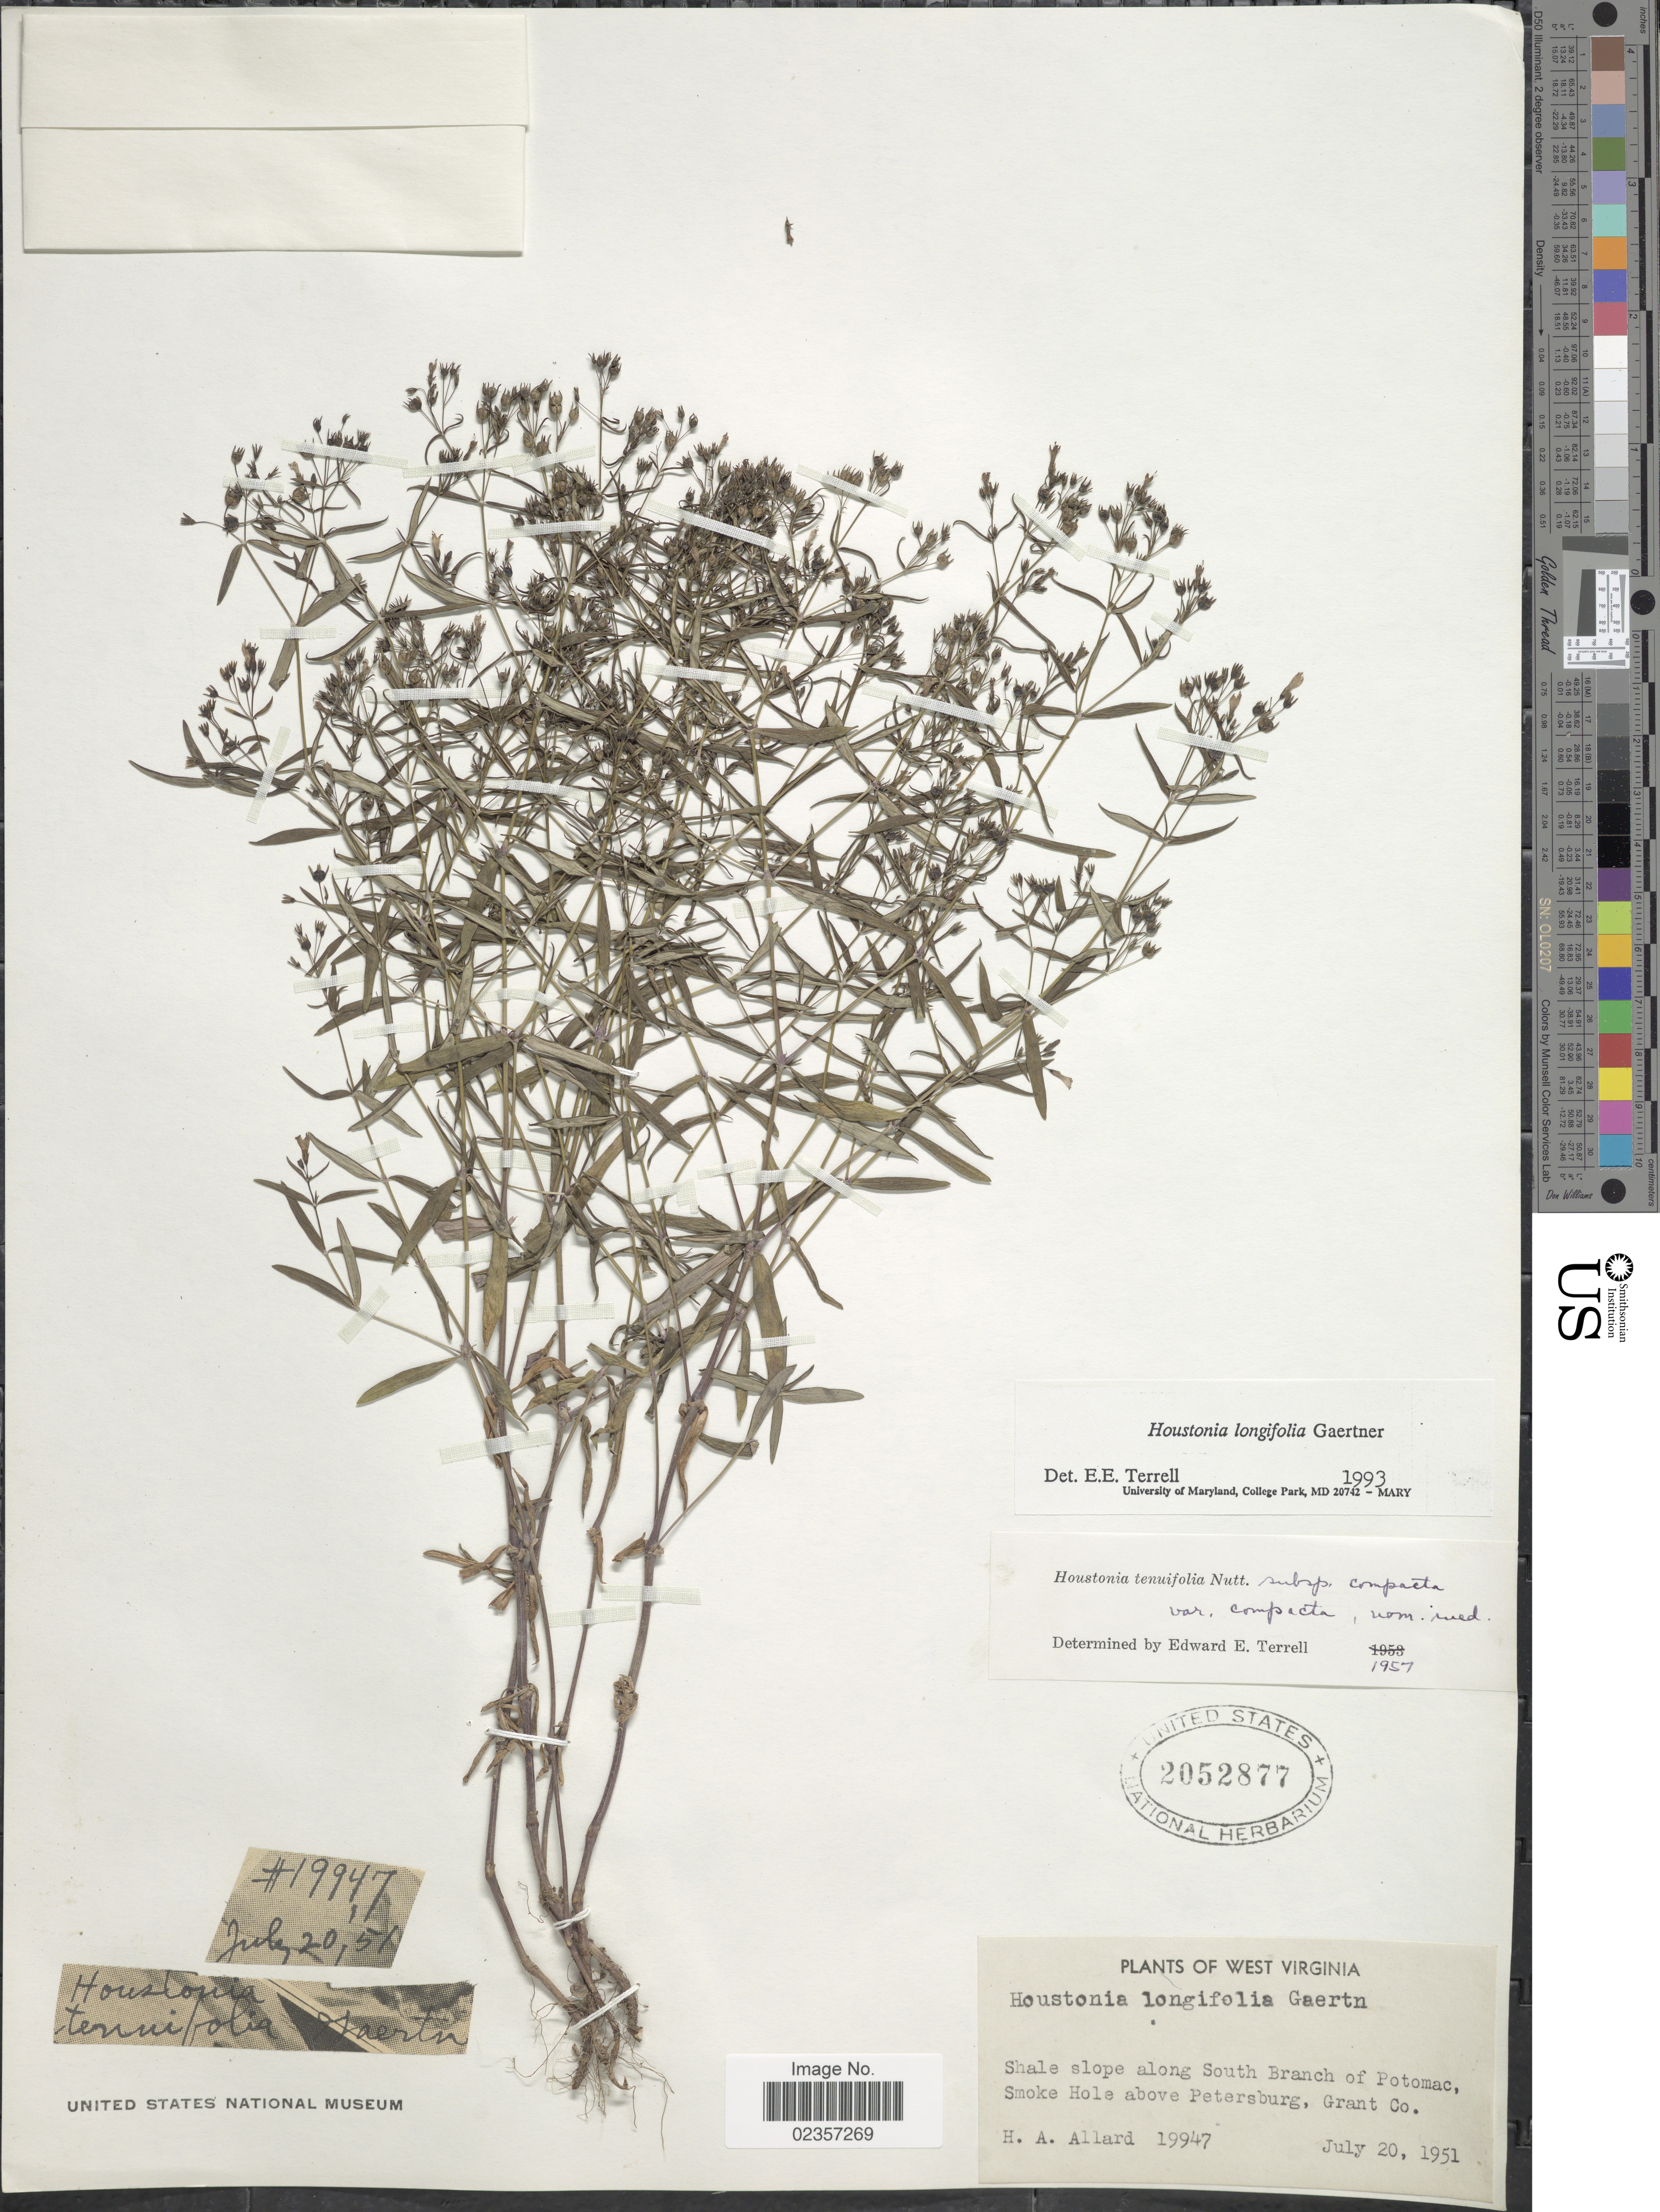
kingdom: Plantae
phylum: Tracheophyta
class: Magnoliopsida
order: Gentianales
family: Rubiaceae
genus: Houstonia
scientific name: Houstonia longifolia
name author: Gaertn.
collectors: H. A. Allard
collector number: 19947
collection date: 1951-07-20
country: United States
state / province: West Virginia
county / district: Grant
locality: Shale slope along South Branch of Potomac, Smoke Hole above Petersburg, Grant Co.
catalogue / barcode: US 2052877